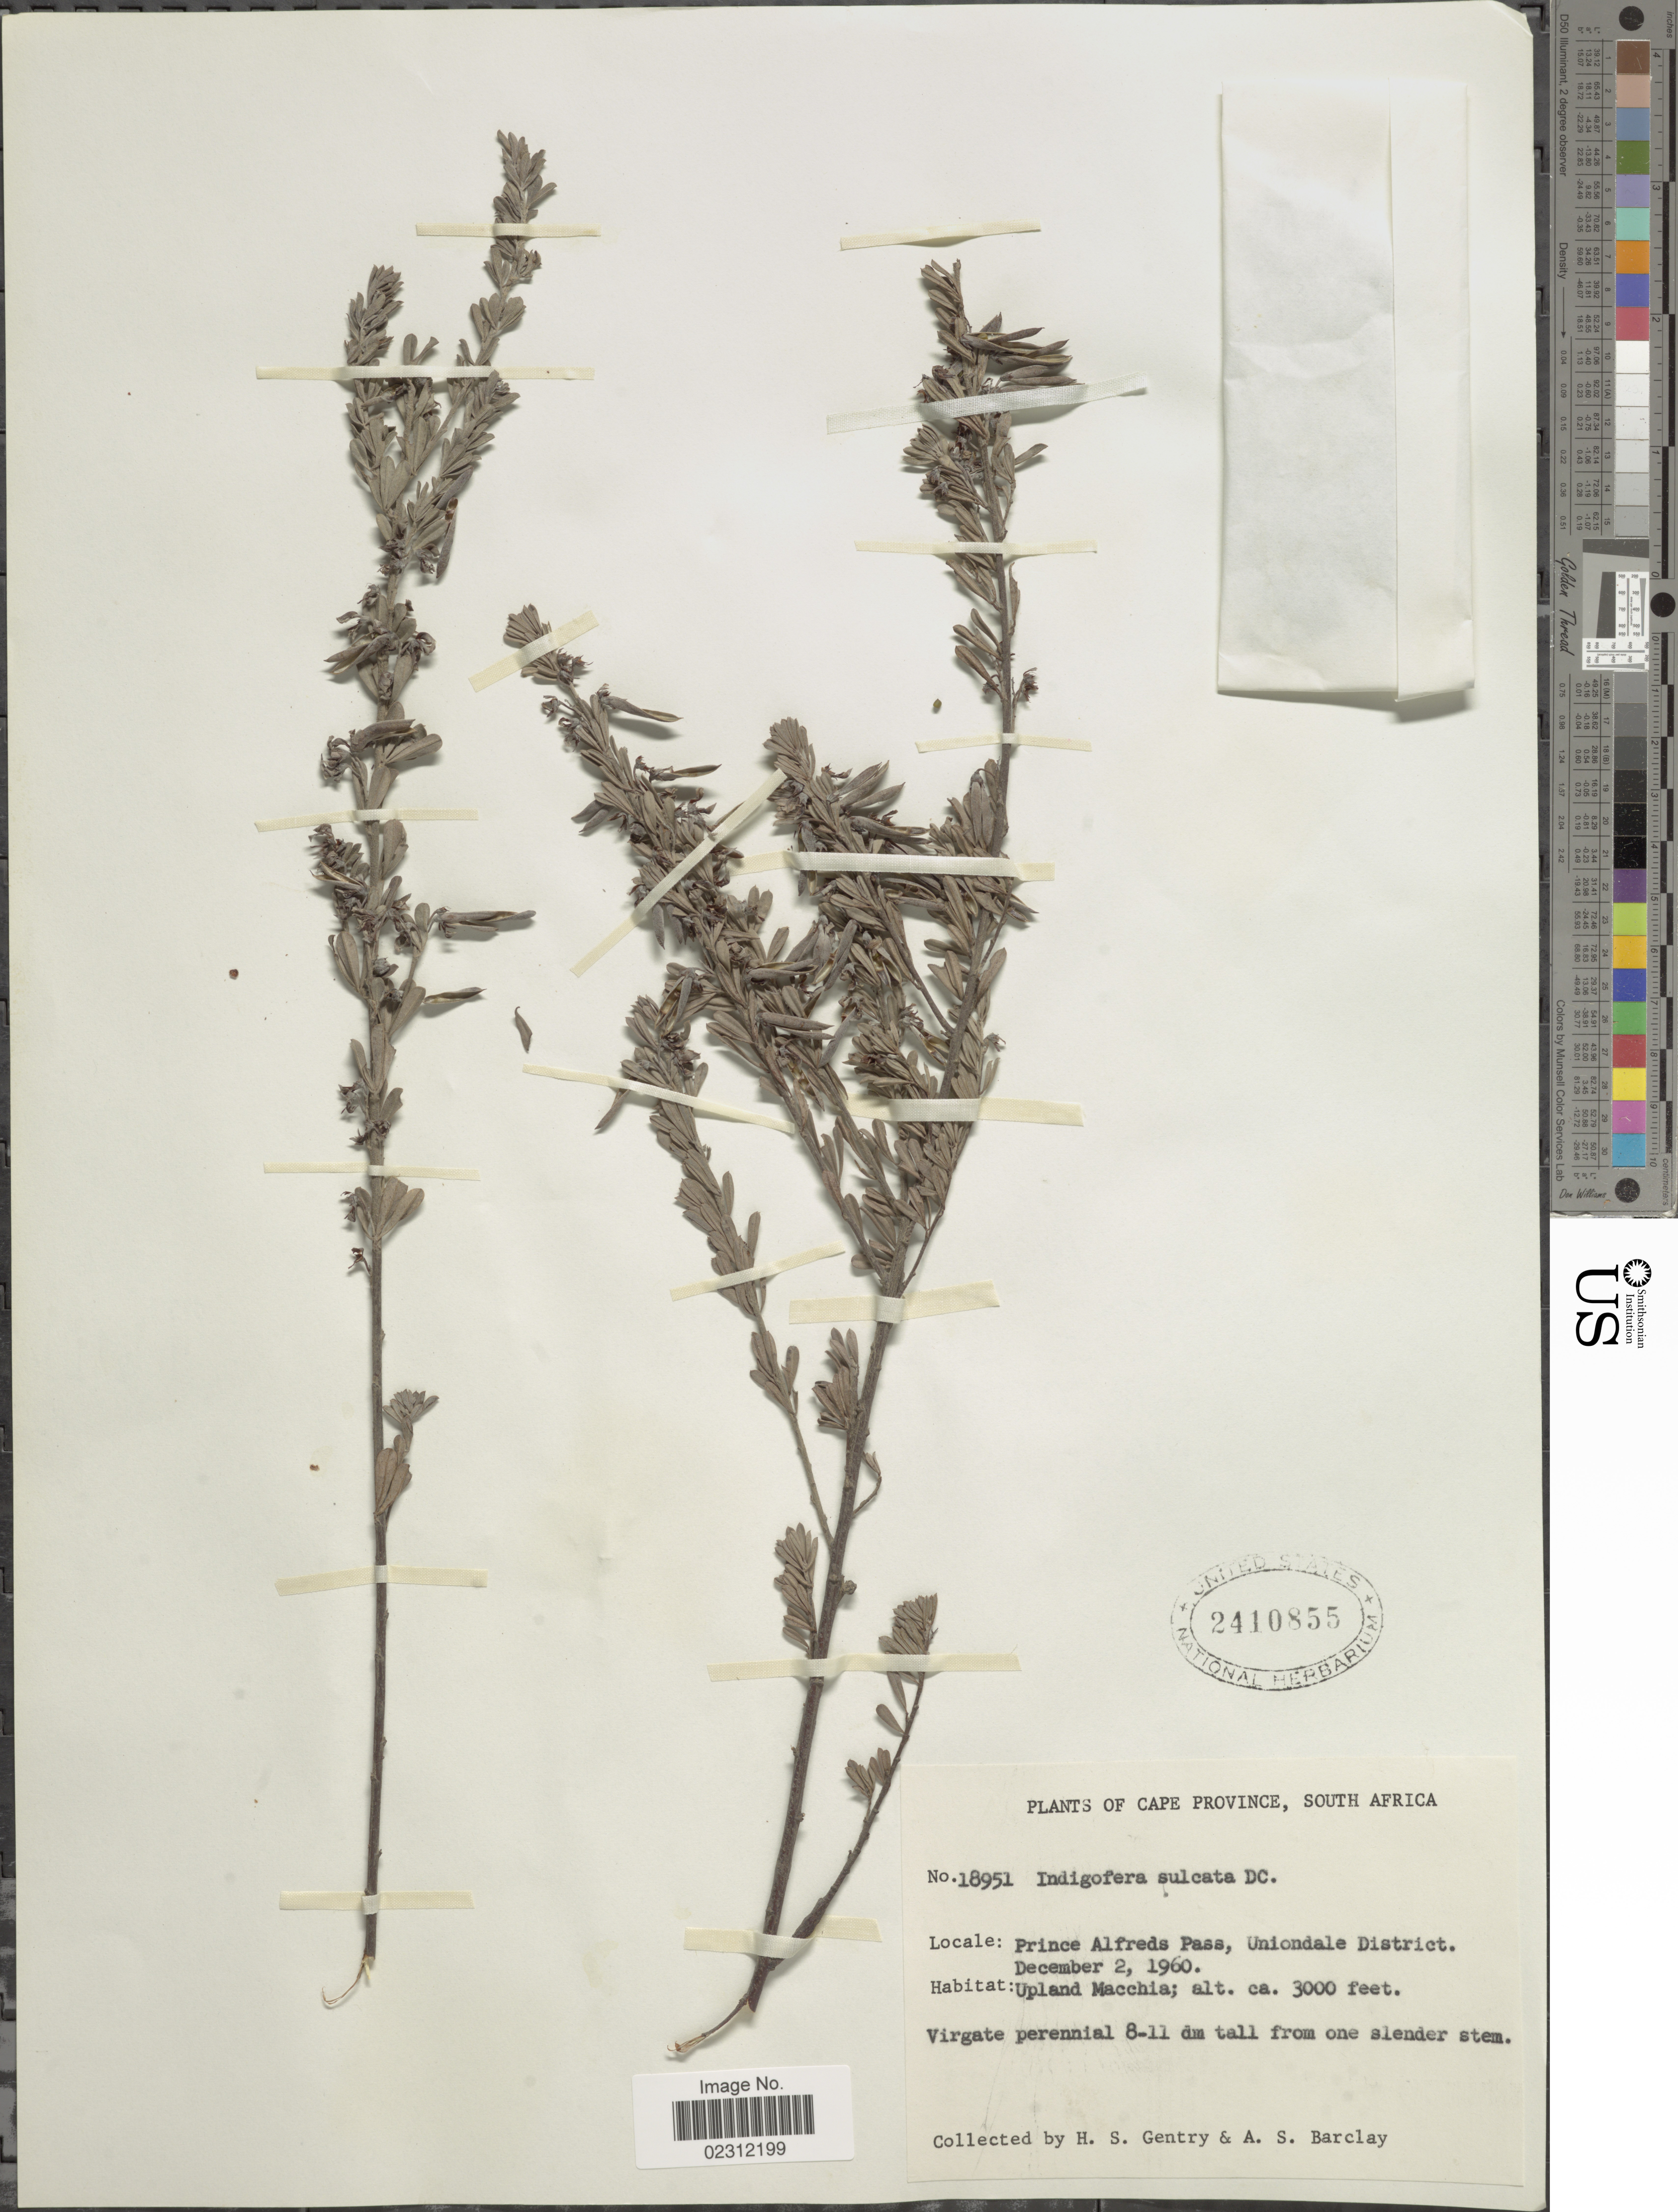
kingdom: Plantae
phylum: Tracheophyta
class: Magnoliopsida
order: Fabales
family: Fabaceae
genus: Indigofera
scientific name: Indigofera sulcata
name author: DC.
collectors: H. S. Gentry & A. S. Barclay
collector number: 18951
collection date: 1960-12-02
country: South Africa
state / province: Western Cape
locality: Prince Alfredas Pass, Uniondale District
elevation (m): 914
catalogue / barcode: US 2410855